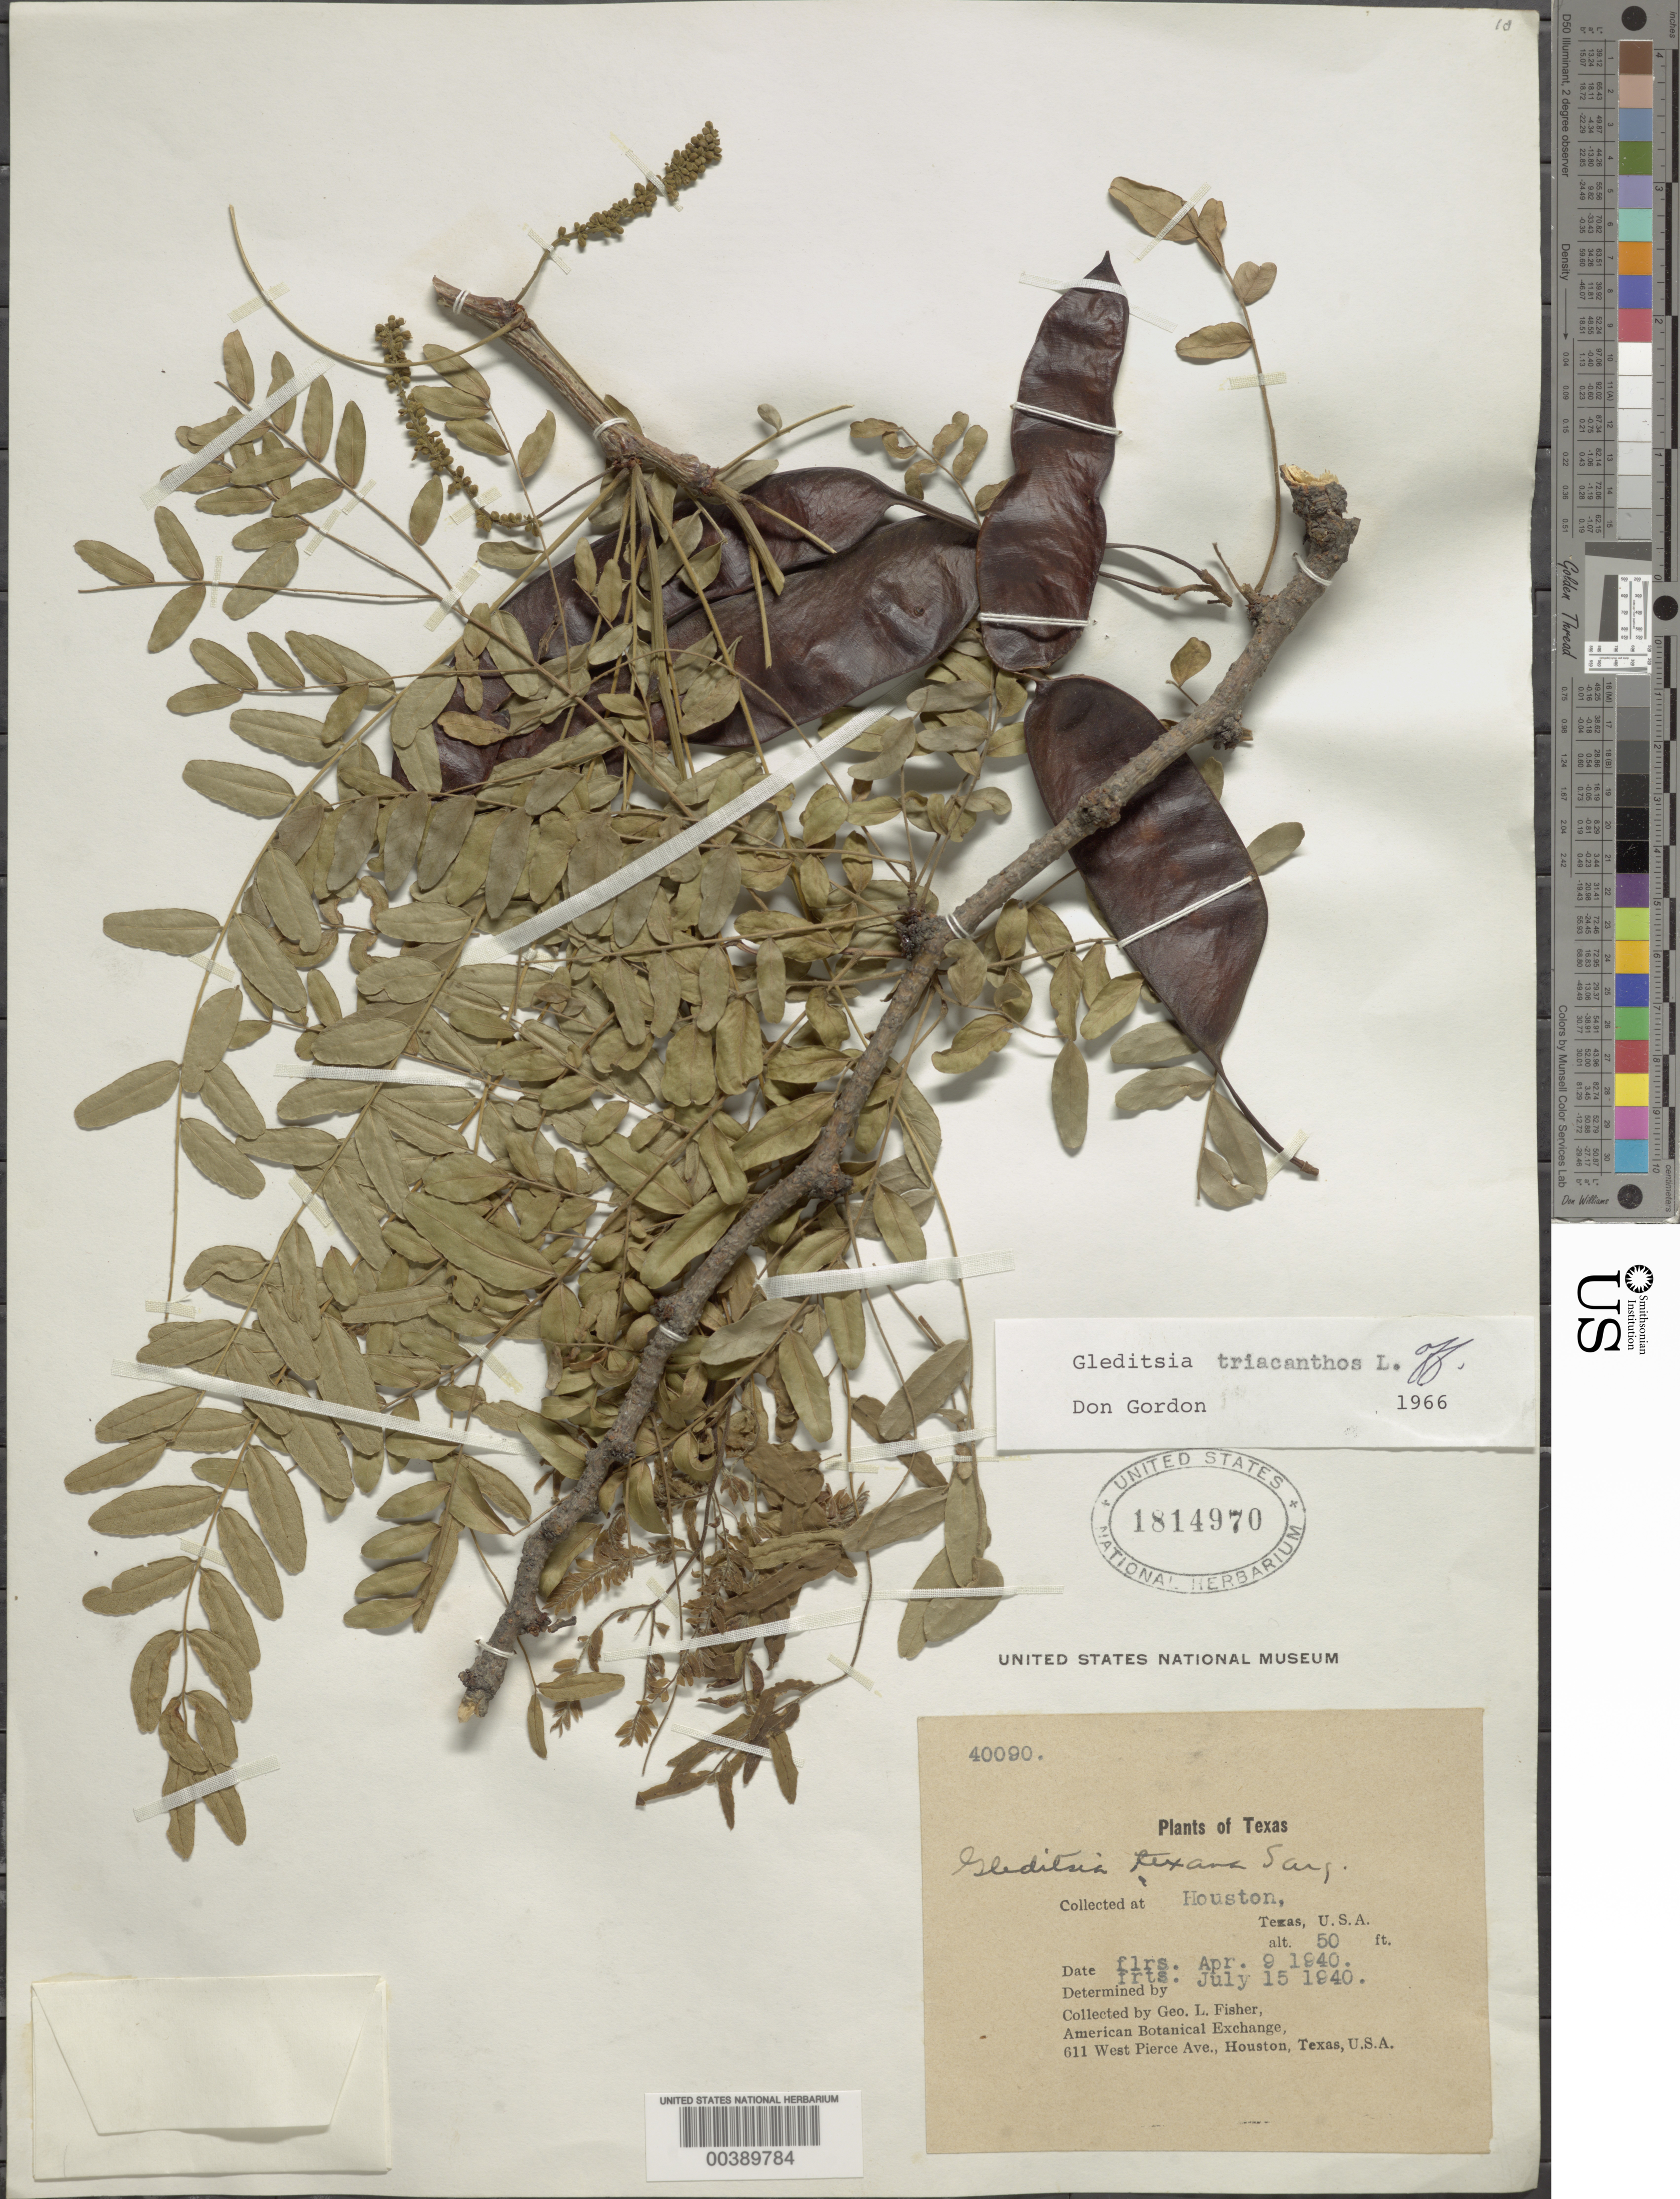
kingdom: Plantae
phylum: Tracheophyta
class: Magnoliopsida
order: Fabales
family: Fabaceae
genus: Gleditsia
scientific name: Gleditsia triacanthos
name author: L.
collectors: G. L. Fisher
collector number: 40090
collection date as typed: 15 Jul 1940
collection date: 1940-07-15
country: United States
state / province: Texas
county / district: Harris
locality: Houston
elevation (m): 15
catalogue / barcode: US 1814970